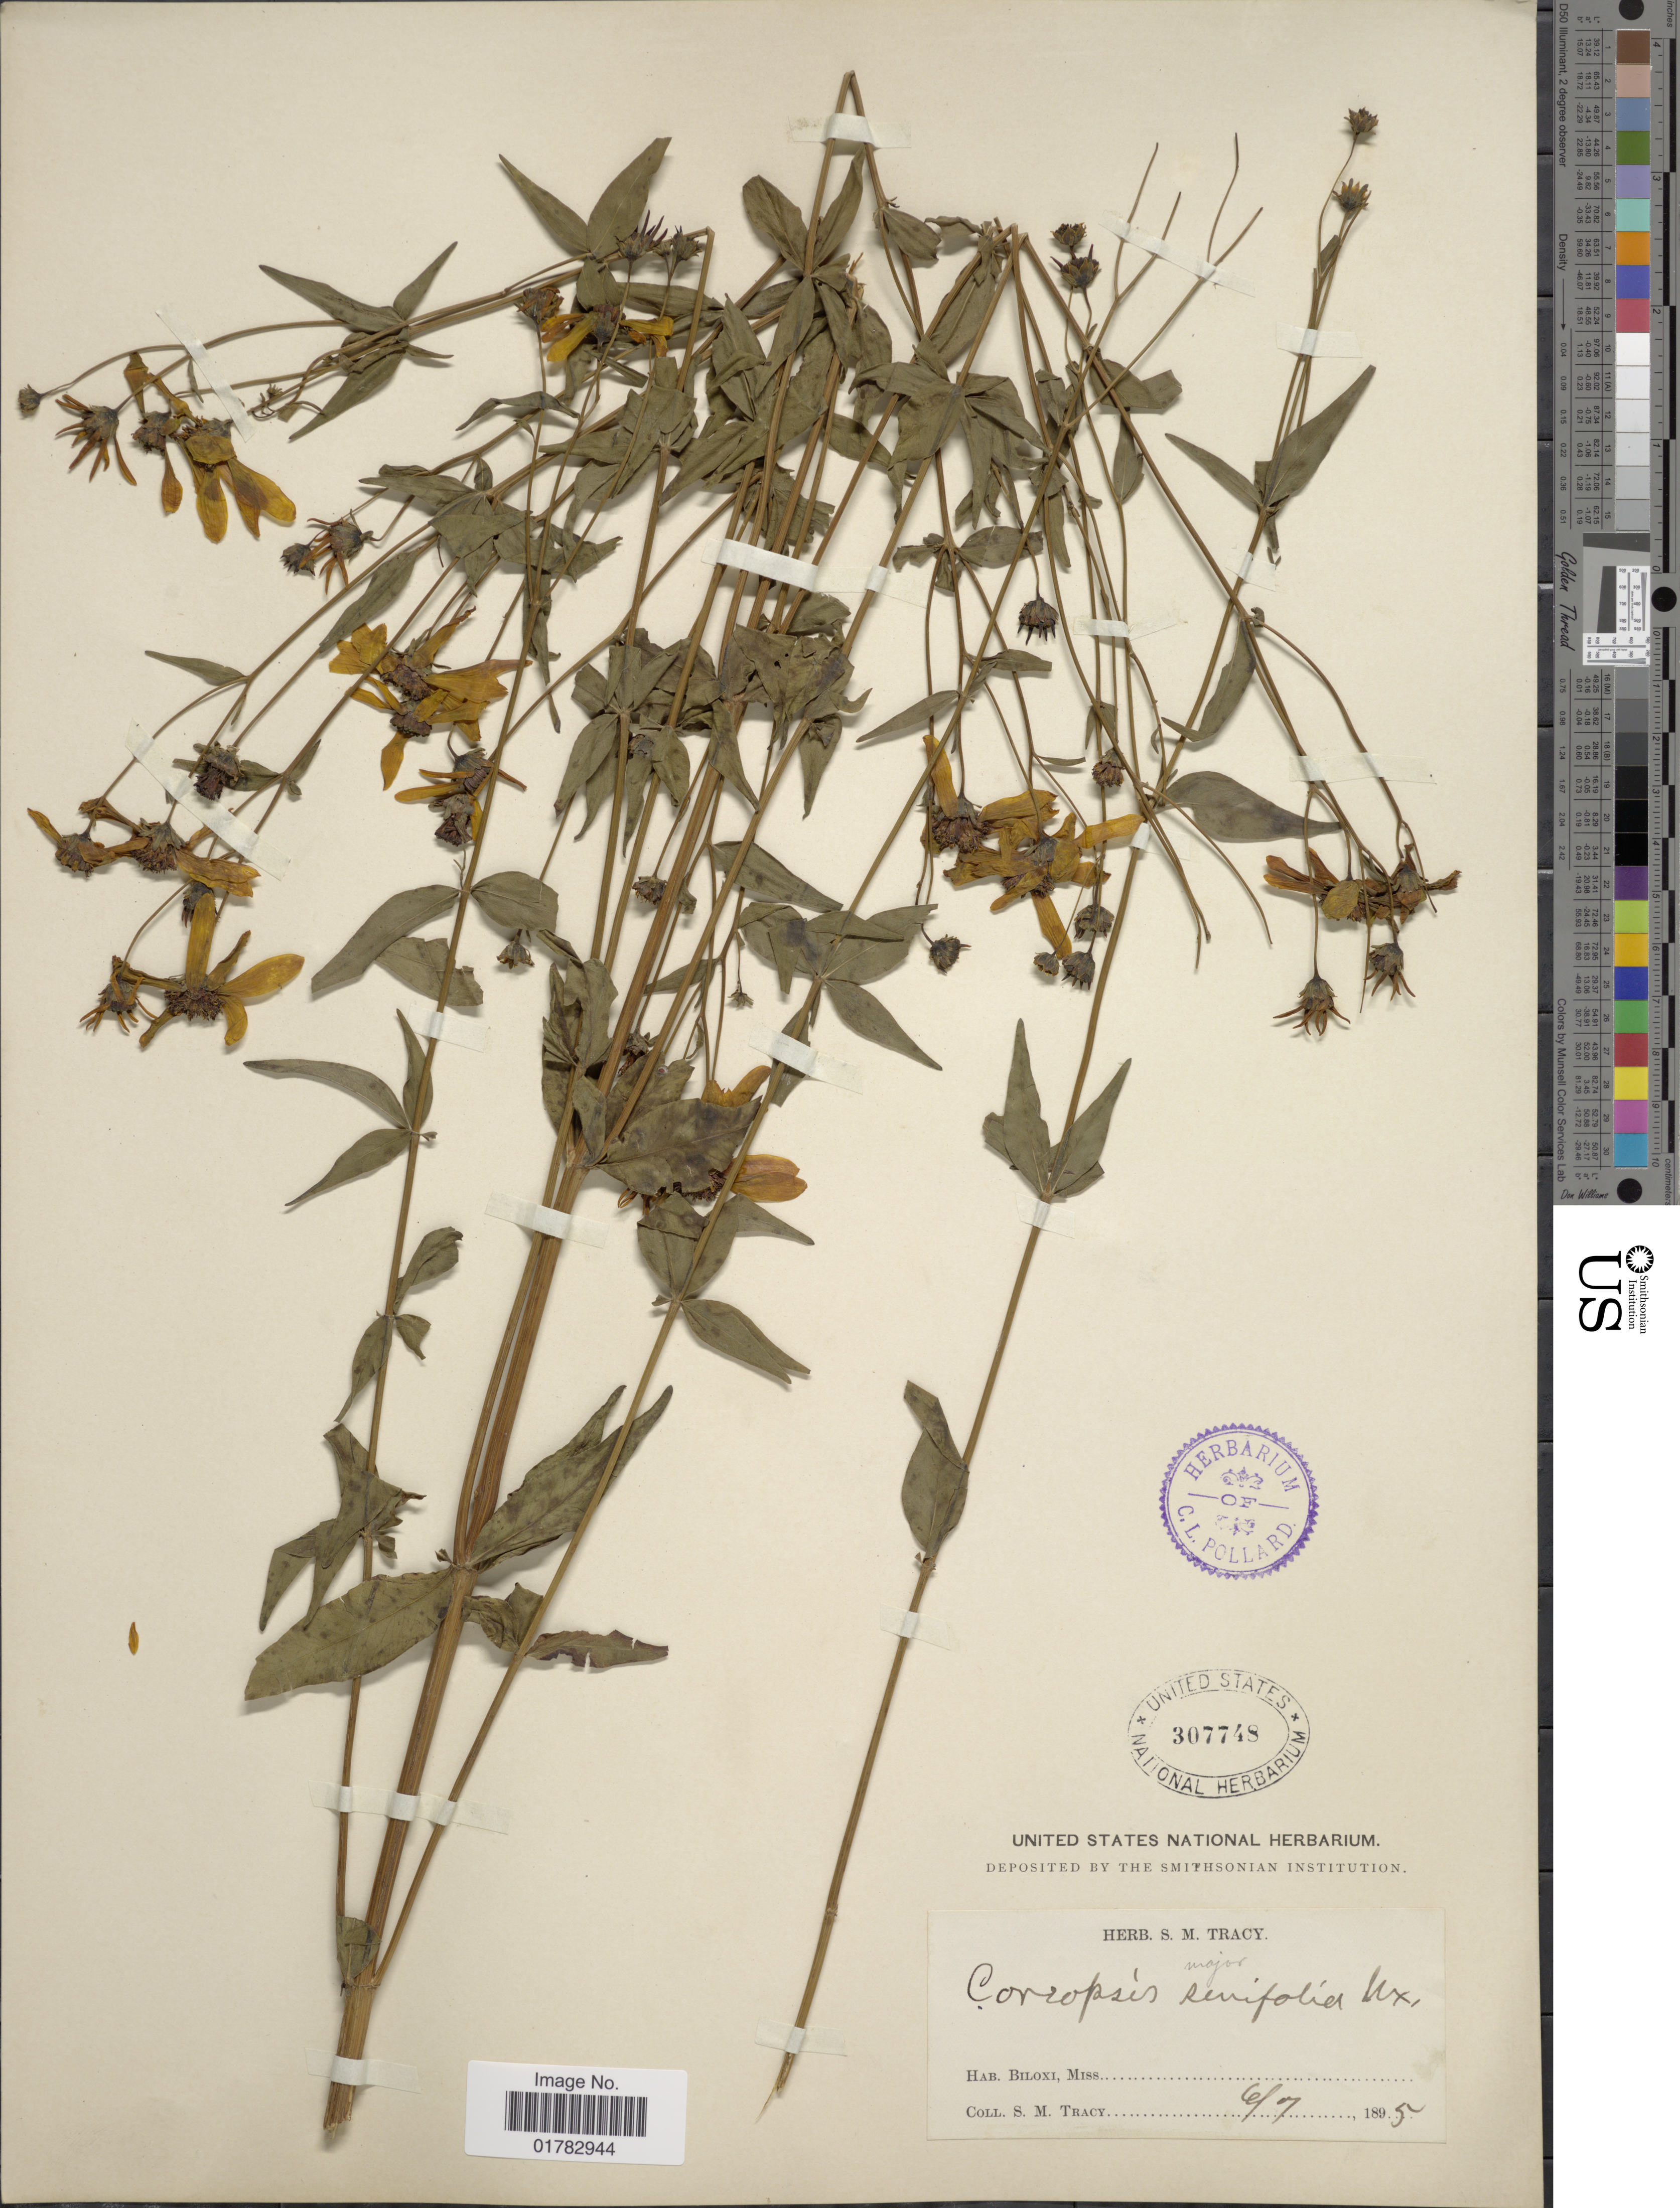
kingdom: Plantae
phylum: Tracheophyta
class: Magnoliopsida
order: Asterales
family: Asteraceae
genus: Coreopsis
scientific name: Coreopsis major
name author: Walter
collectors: S. M. Tracy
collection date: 1895-06-07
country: United States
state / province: Mississippi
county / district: Harrison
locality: Biloxi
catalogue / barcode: US 307748